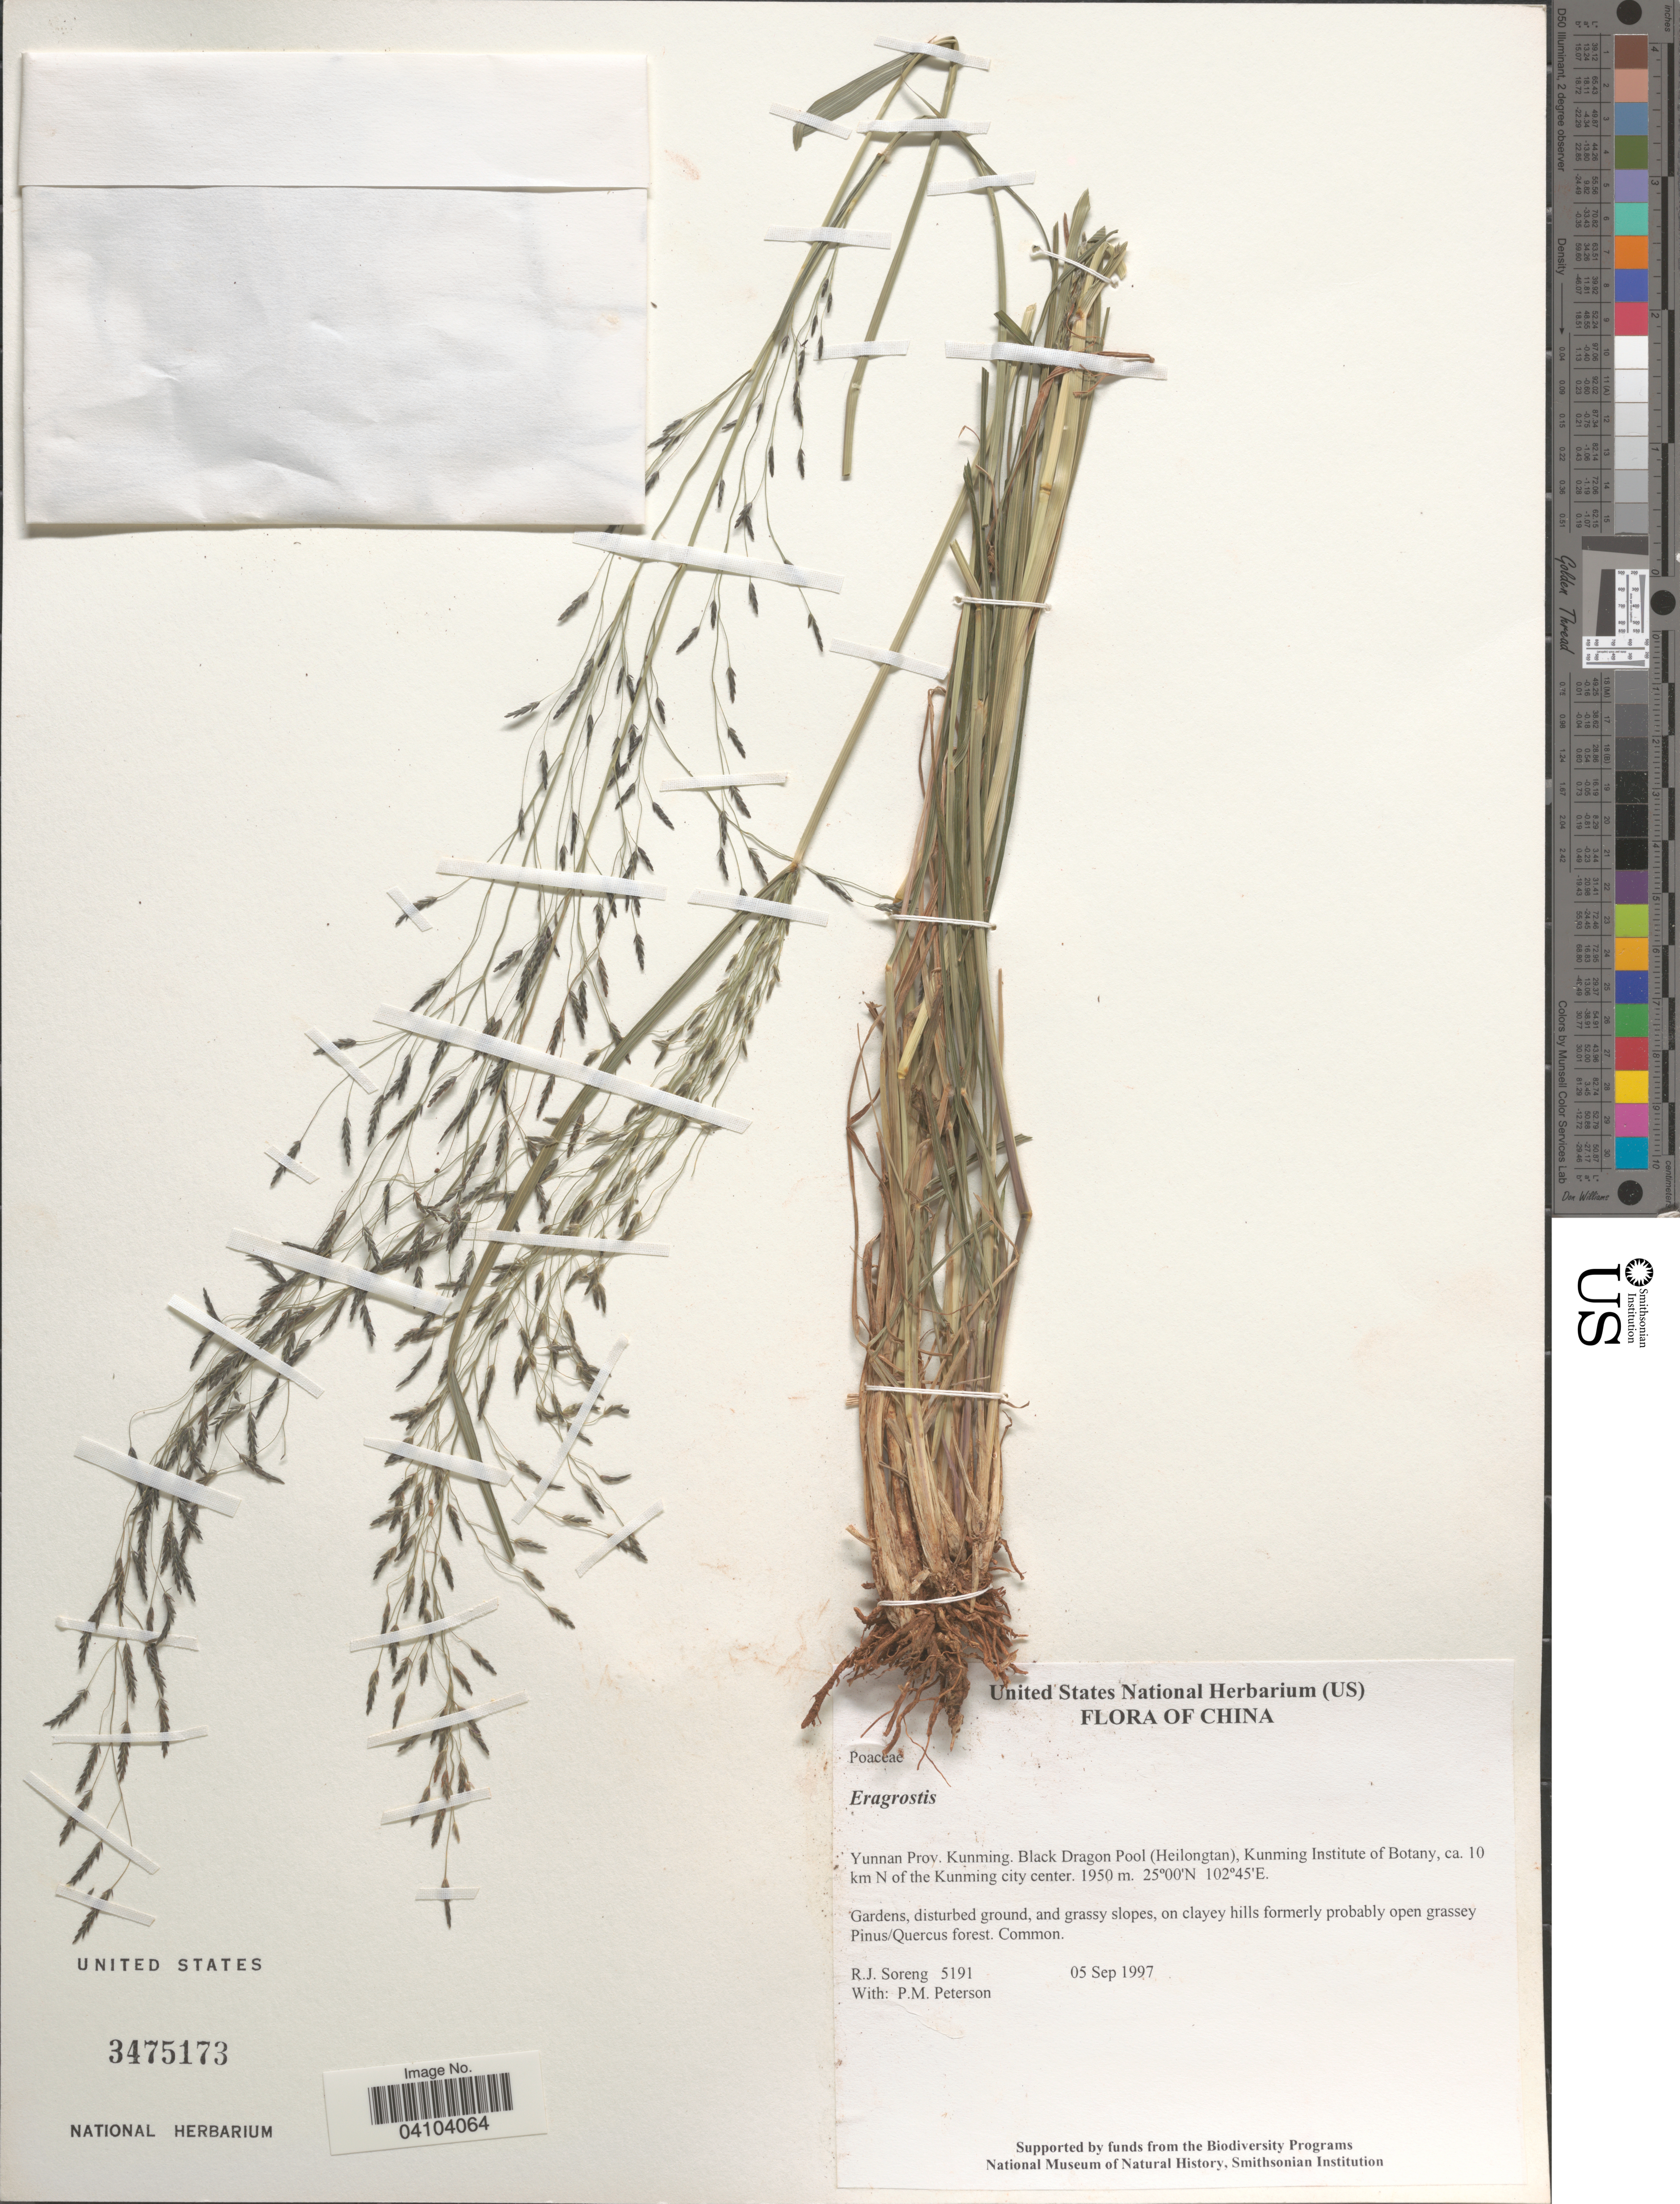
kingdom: Plantae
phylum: Tracheophyta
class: Liliopsida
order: Poales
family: Poaceae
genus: Eragrostis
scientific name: Eragrostis sp.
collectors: R. J. Soreng & P. M. Peterson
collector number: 5191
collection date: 1997-09-05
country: China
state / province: Yunnan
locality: Prov. Kunming. Black Dragon Pool (Heilongtan), Kunming Institute of Botany, ca. 10 km N of the Kunming city center.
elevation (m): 1950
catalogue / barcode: US 3475173